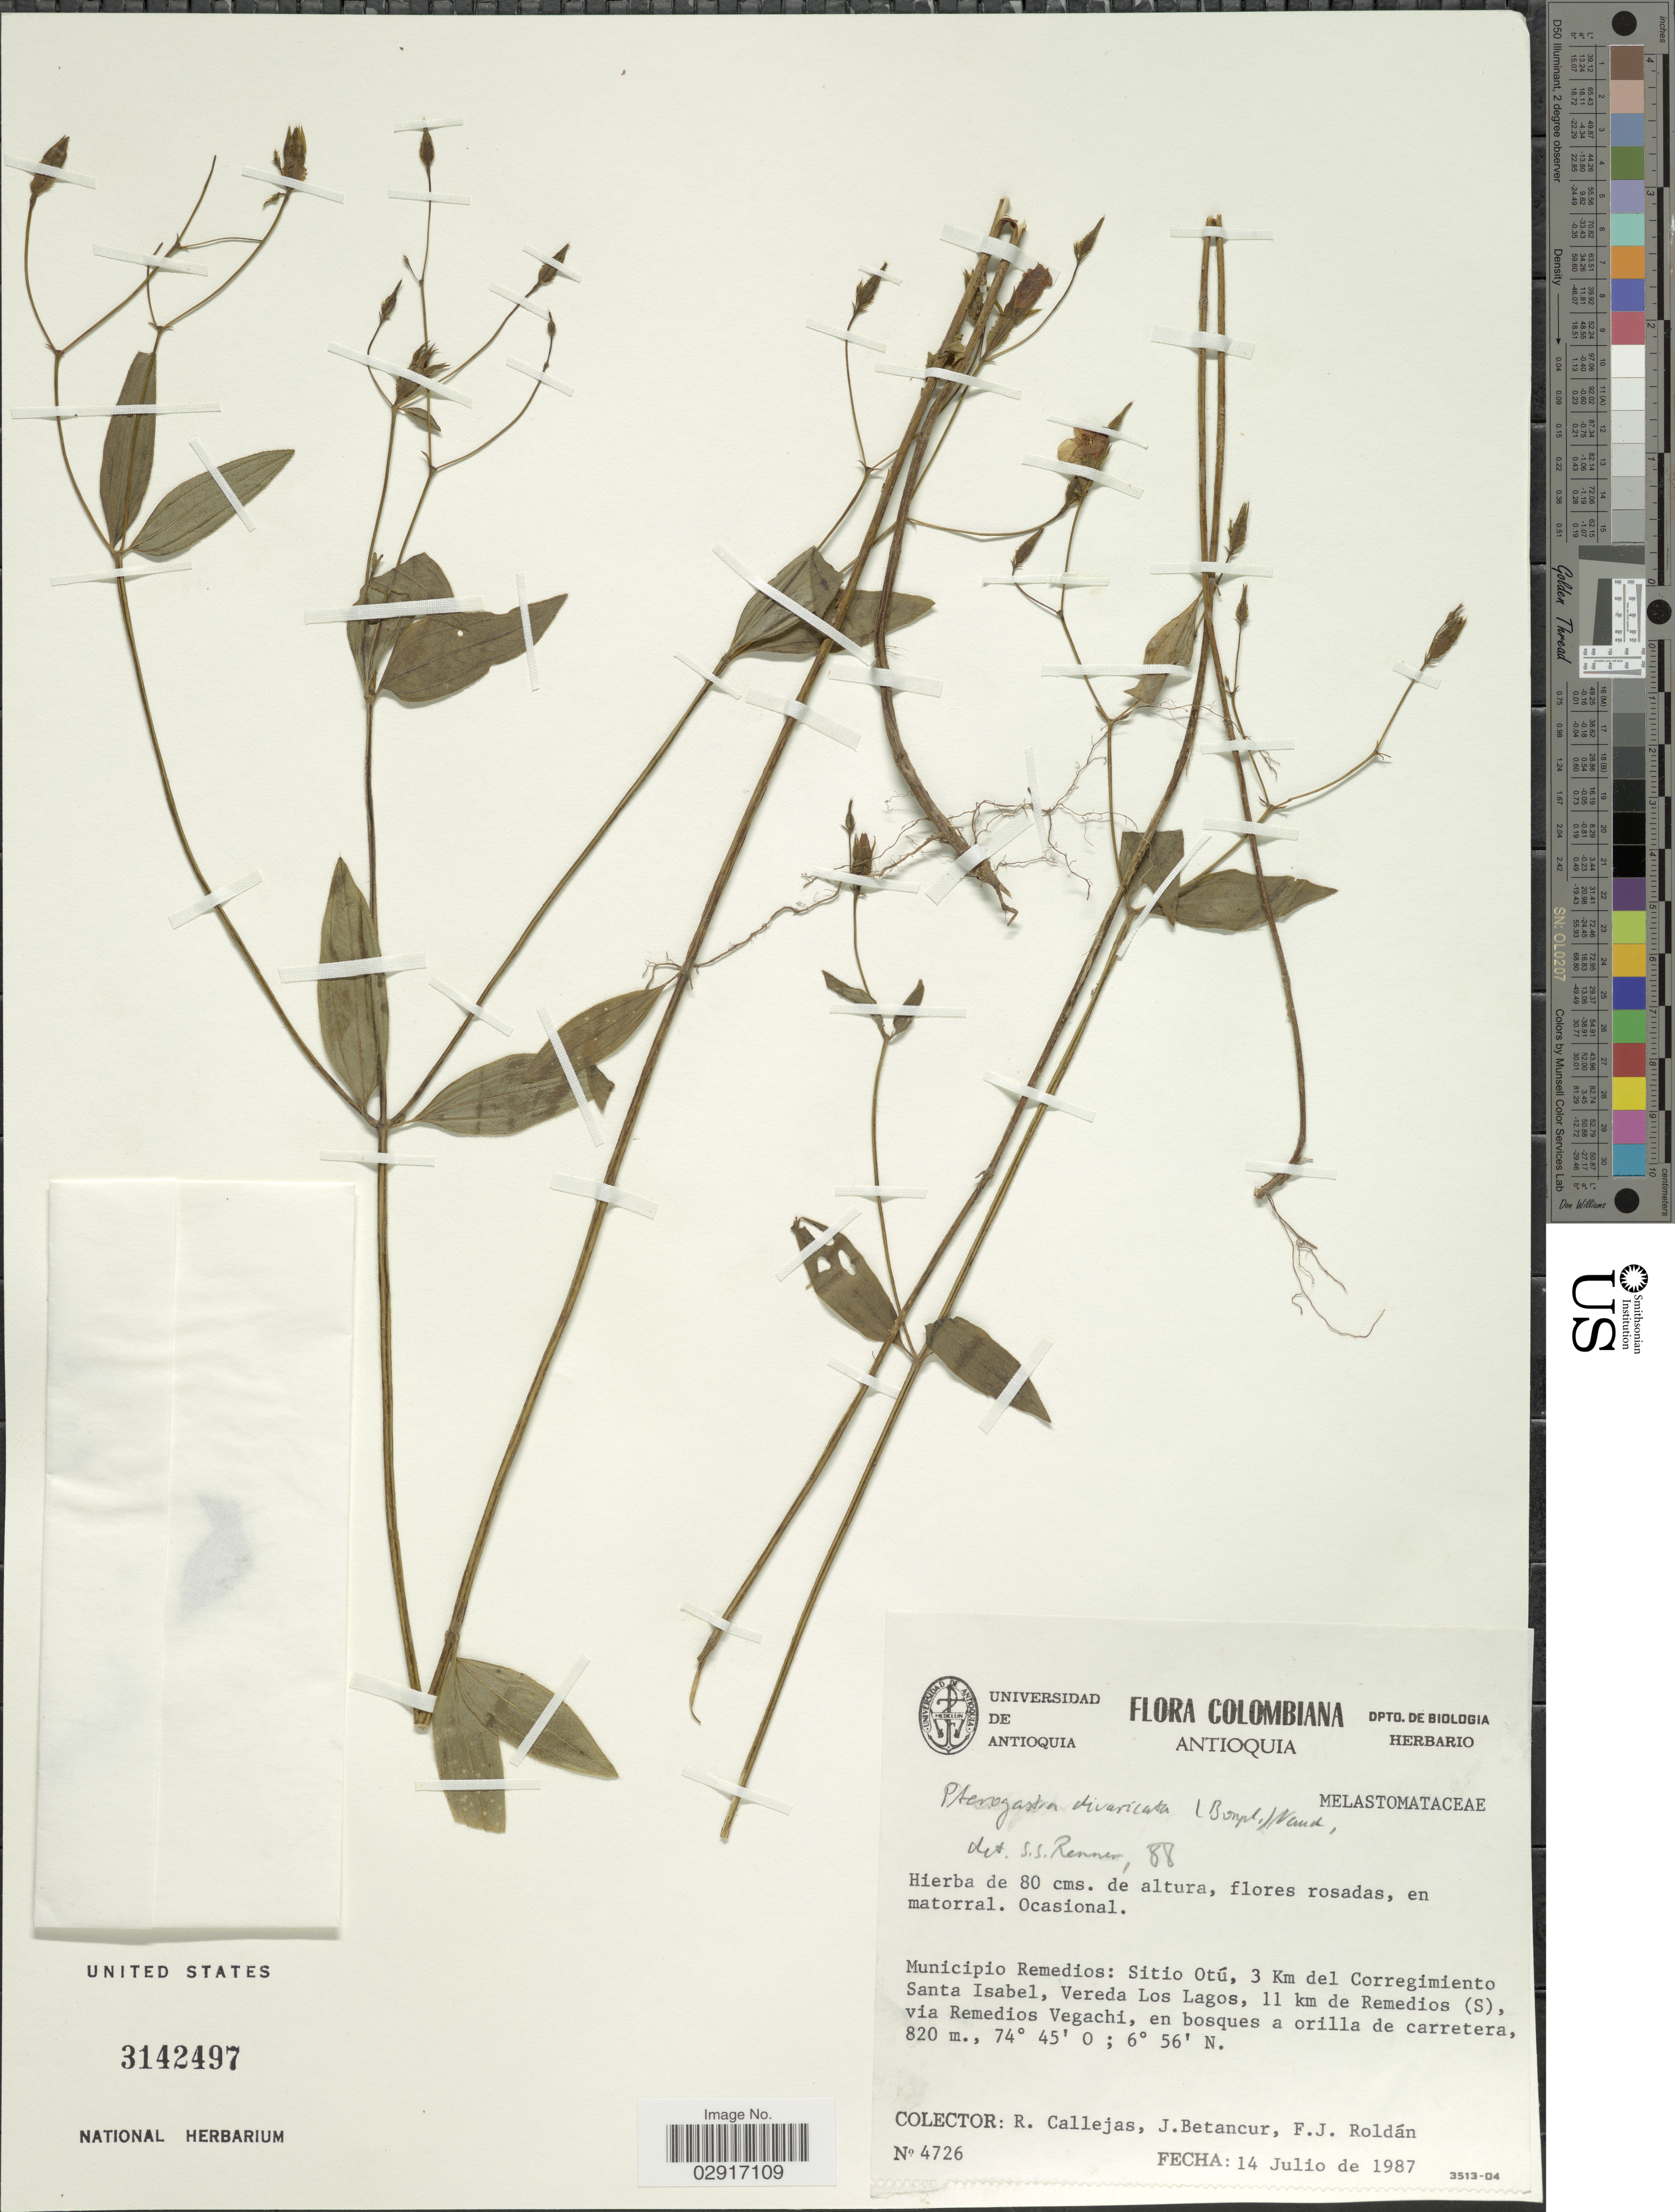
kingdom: Plantae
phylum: Tracheophyta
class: Magnoliopsida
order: Myrtales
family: Melastomataceae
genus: Pterogastra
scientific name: Pterogastra divaricata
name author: (Bonpl.) Naudin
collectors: R. Callejas, J. Betancur & F. J. Roldán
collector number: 4726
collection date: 1987-07-14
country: Colombia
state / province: Antioquia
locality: Municipio Remedios: Sitio Otú, 3 Km del Corregimiento Santa Isabel, Vereda Los Lagos, 11 km de Remedios (S), via Remedios Vegachi, en bosques a orilla de carretera.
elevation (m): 820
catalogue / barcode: US 3142497